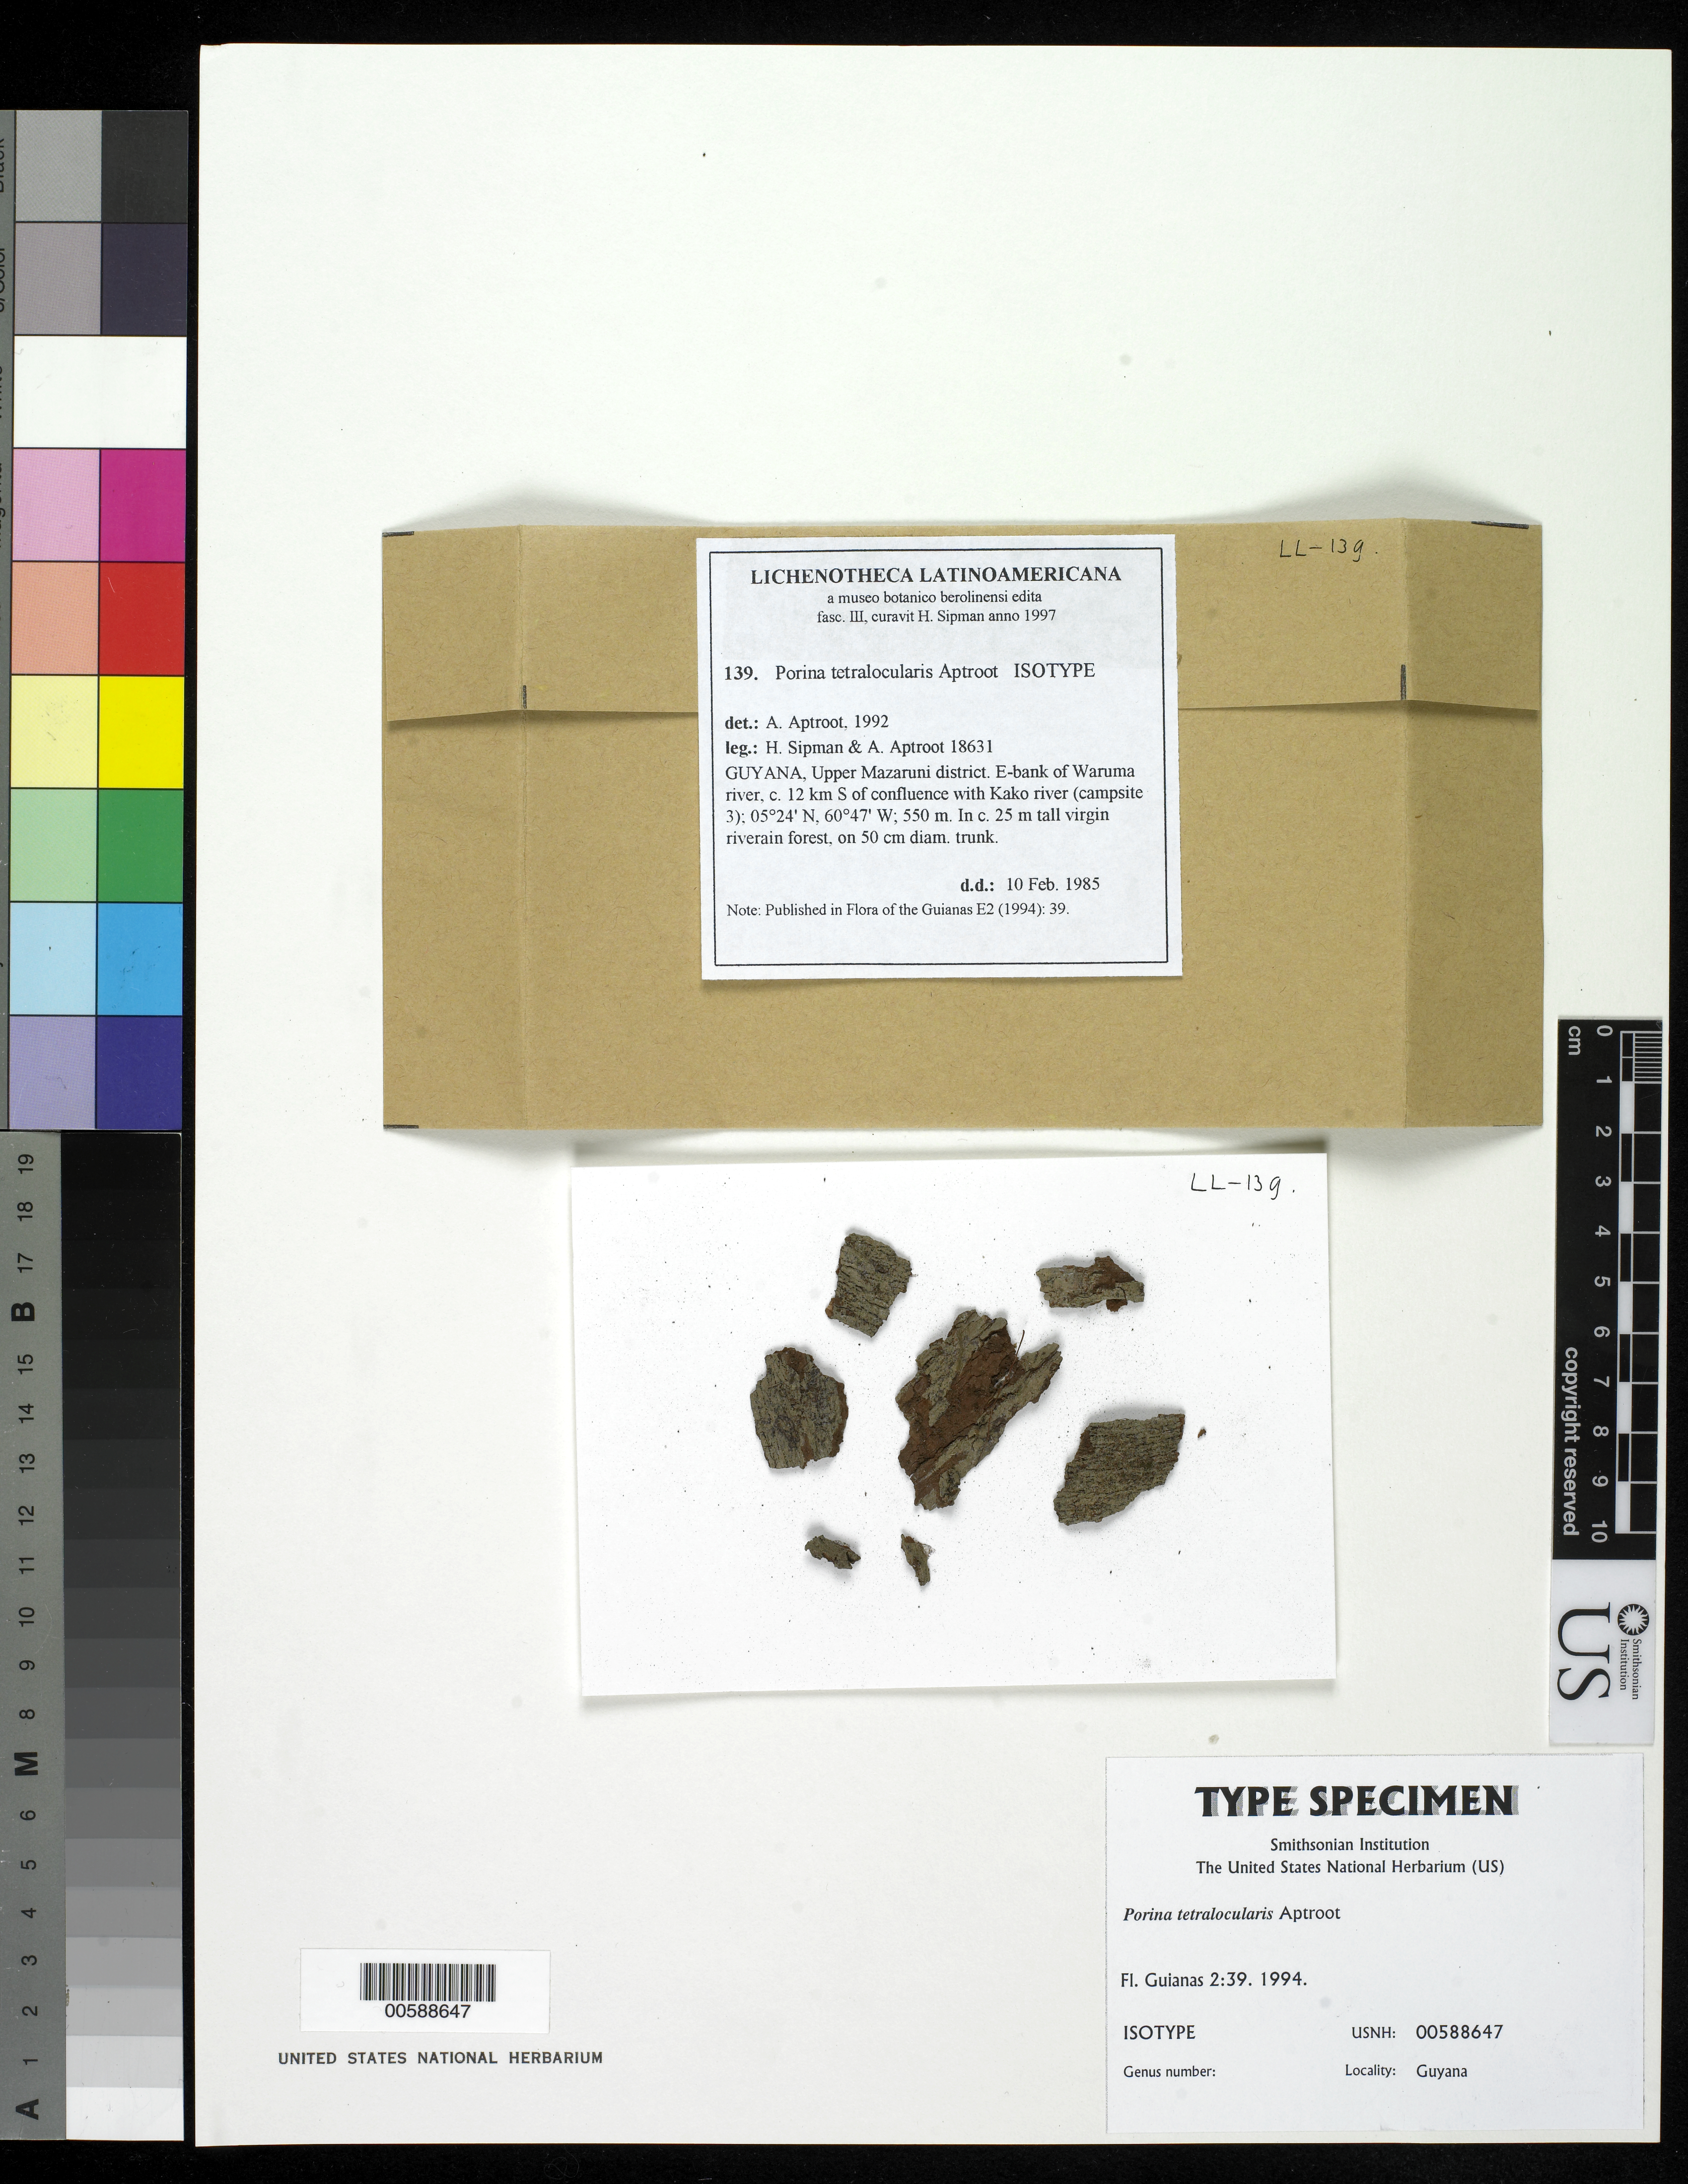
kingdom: Fungi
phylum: Ascomycota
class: Lecanoromycetes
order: Ostropales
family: Porinaceae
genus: Porina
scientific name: Porina tetralocularis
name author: Aptroot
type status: Isotype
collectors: H. Sipman & A. Aptroot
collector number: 18631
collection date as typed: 10 Feb 1985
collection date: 1985-02-10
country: Guyana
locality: Upper Mazaruni Dist., E bank of Waruma River, ca. 12 km S of confluence with Kako River (Campsite 3).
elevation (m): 550